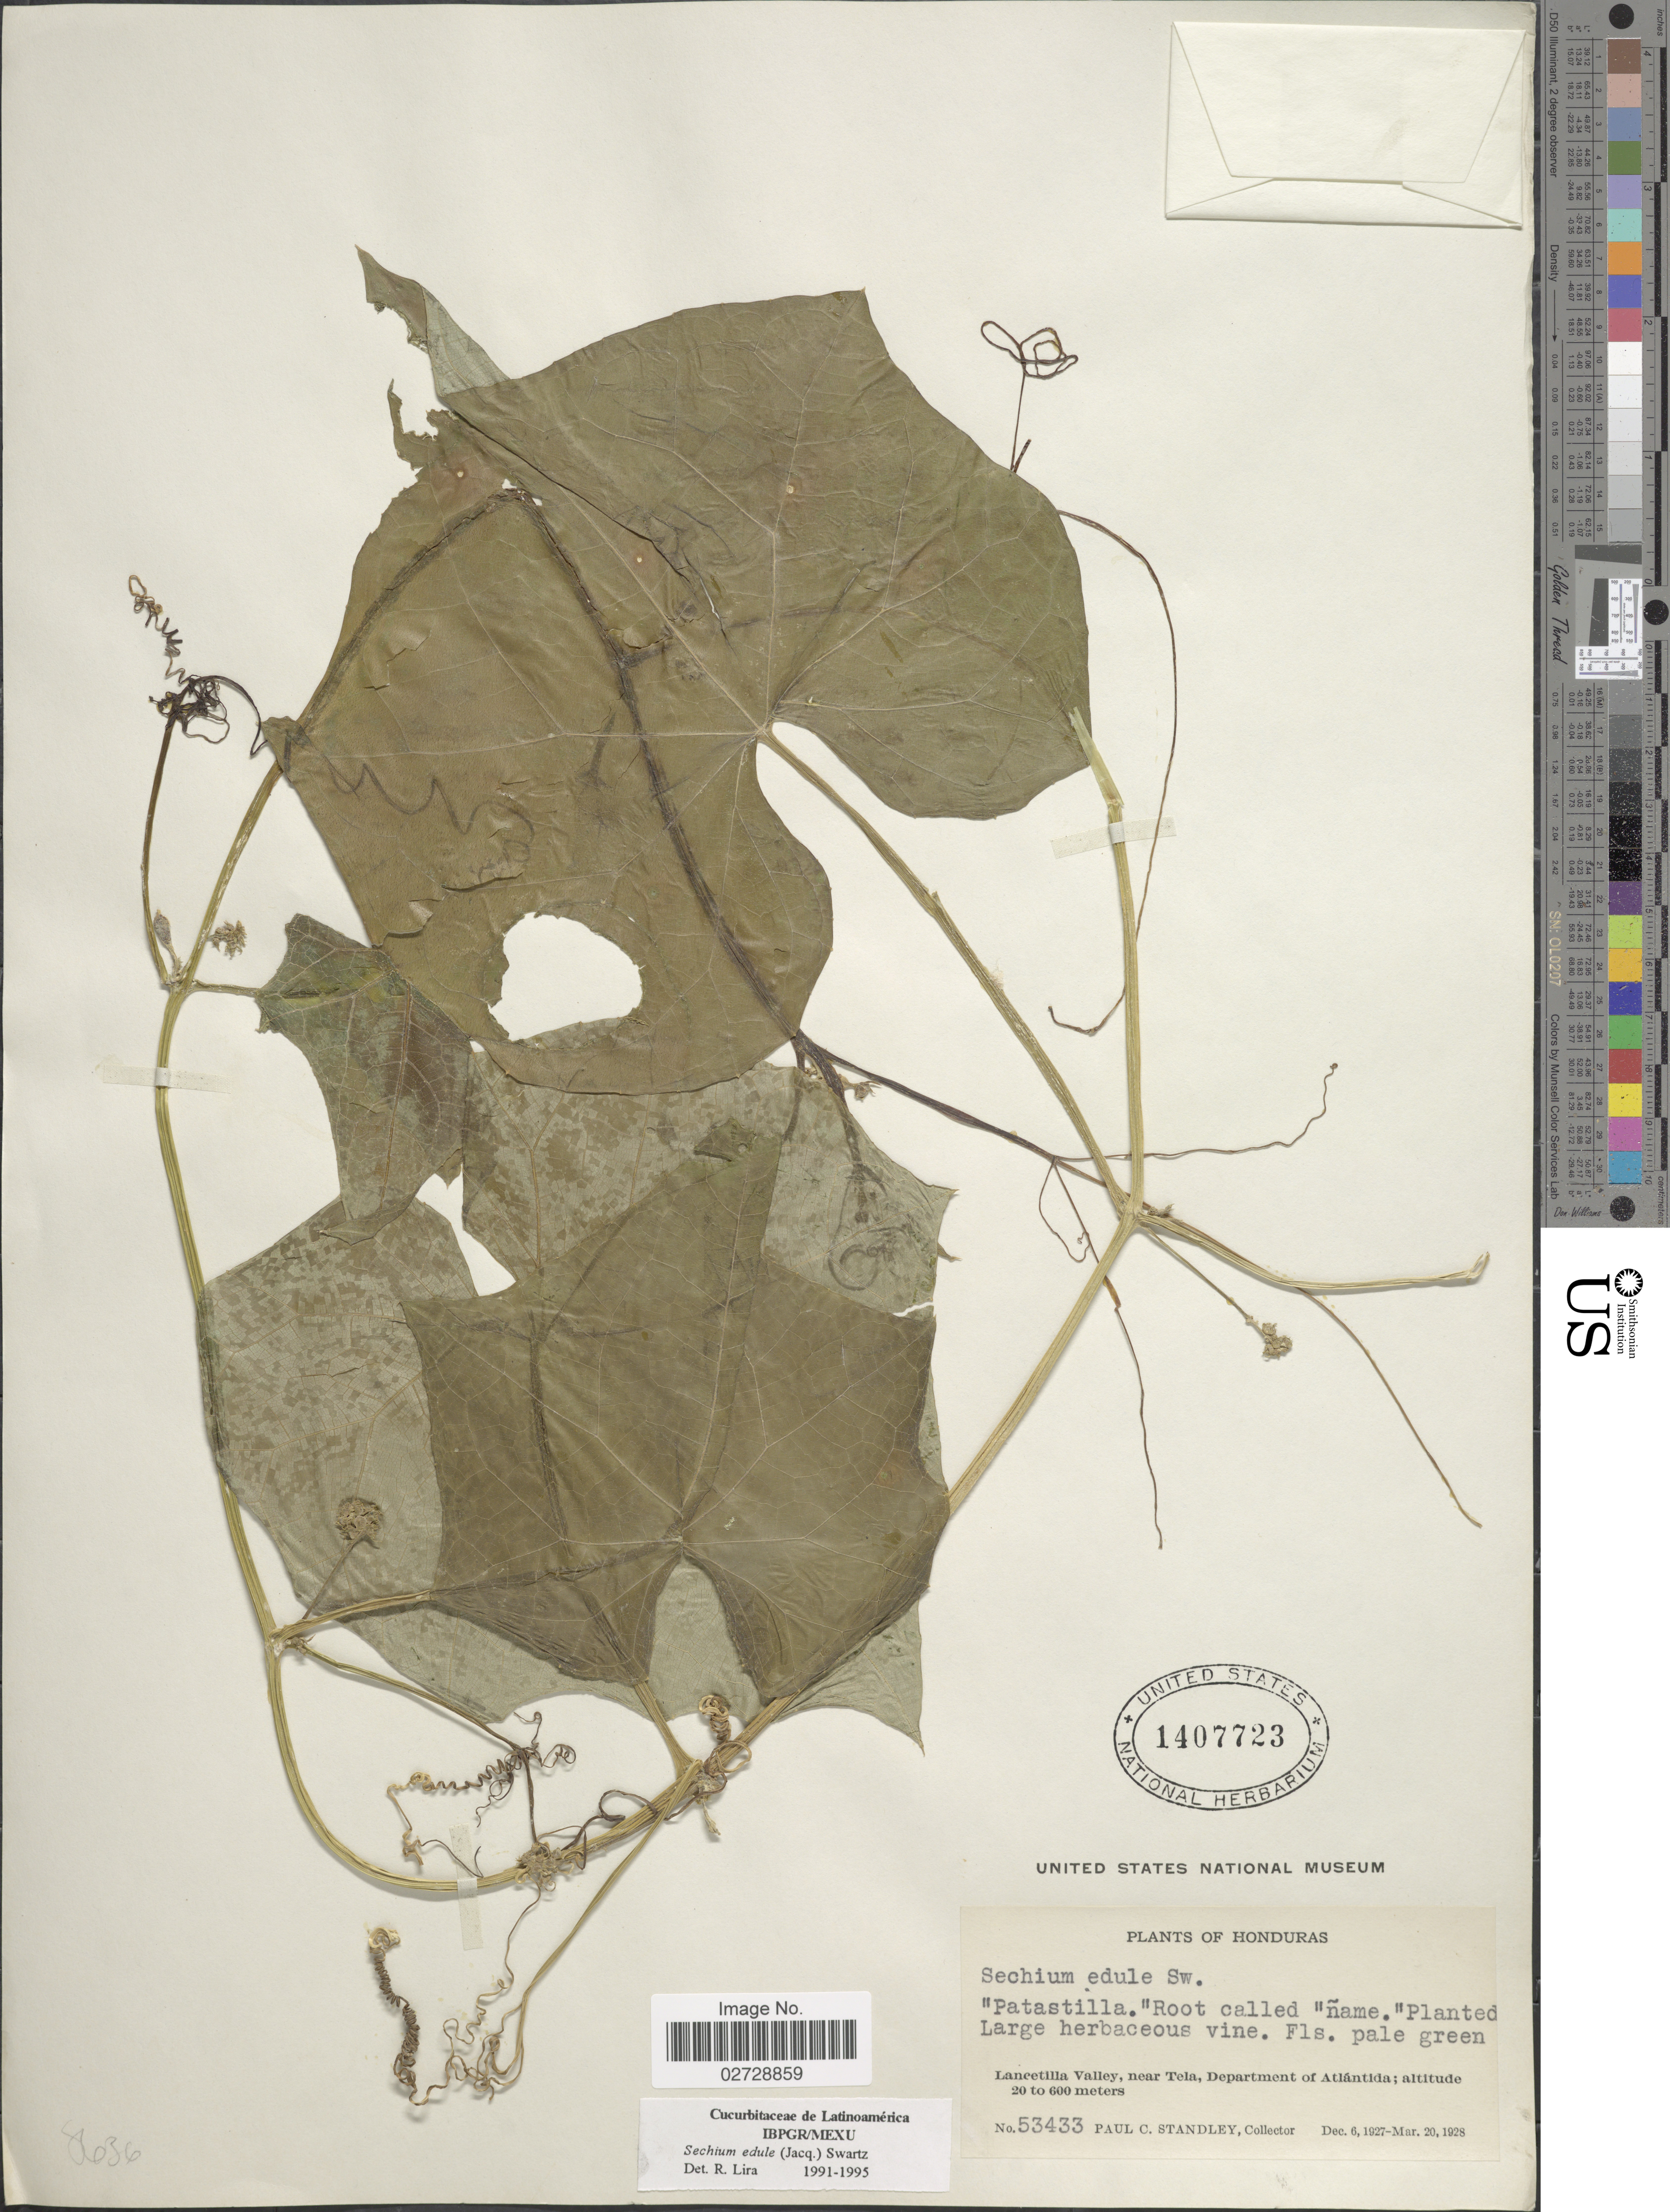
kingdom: Plantae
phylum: Tracheophyta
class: Magnoliopsida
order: Cucurbitales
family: Cucurbitaceae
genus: Sicyos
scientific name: Sicyos edulis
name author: Jacq.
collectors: P. C. Standley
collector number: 53433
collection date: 1927-12-06/1928-03-20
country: Honduras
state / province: Atlántida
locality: Lancetilla Valley, near Tela, Department of Atlántida.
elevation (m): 20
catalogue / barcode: US 1407723